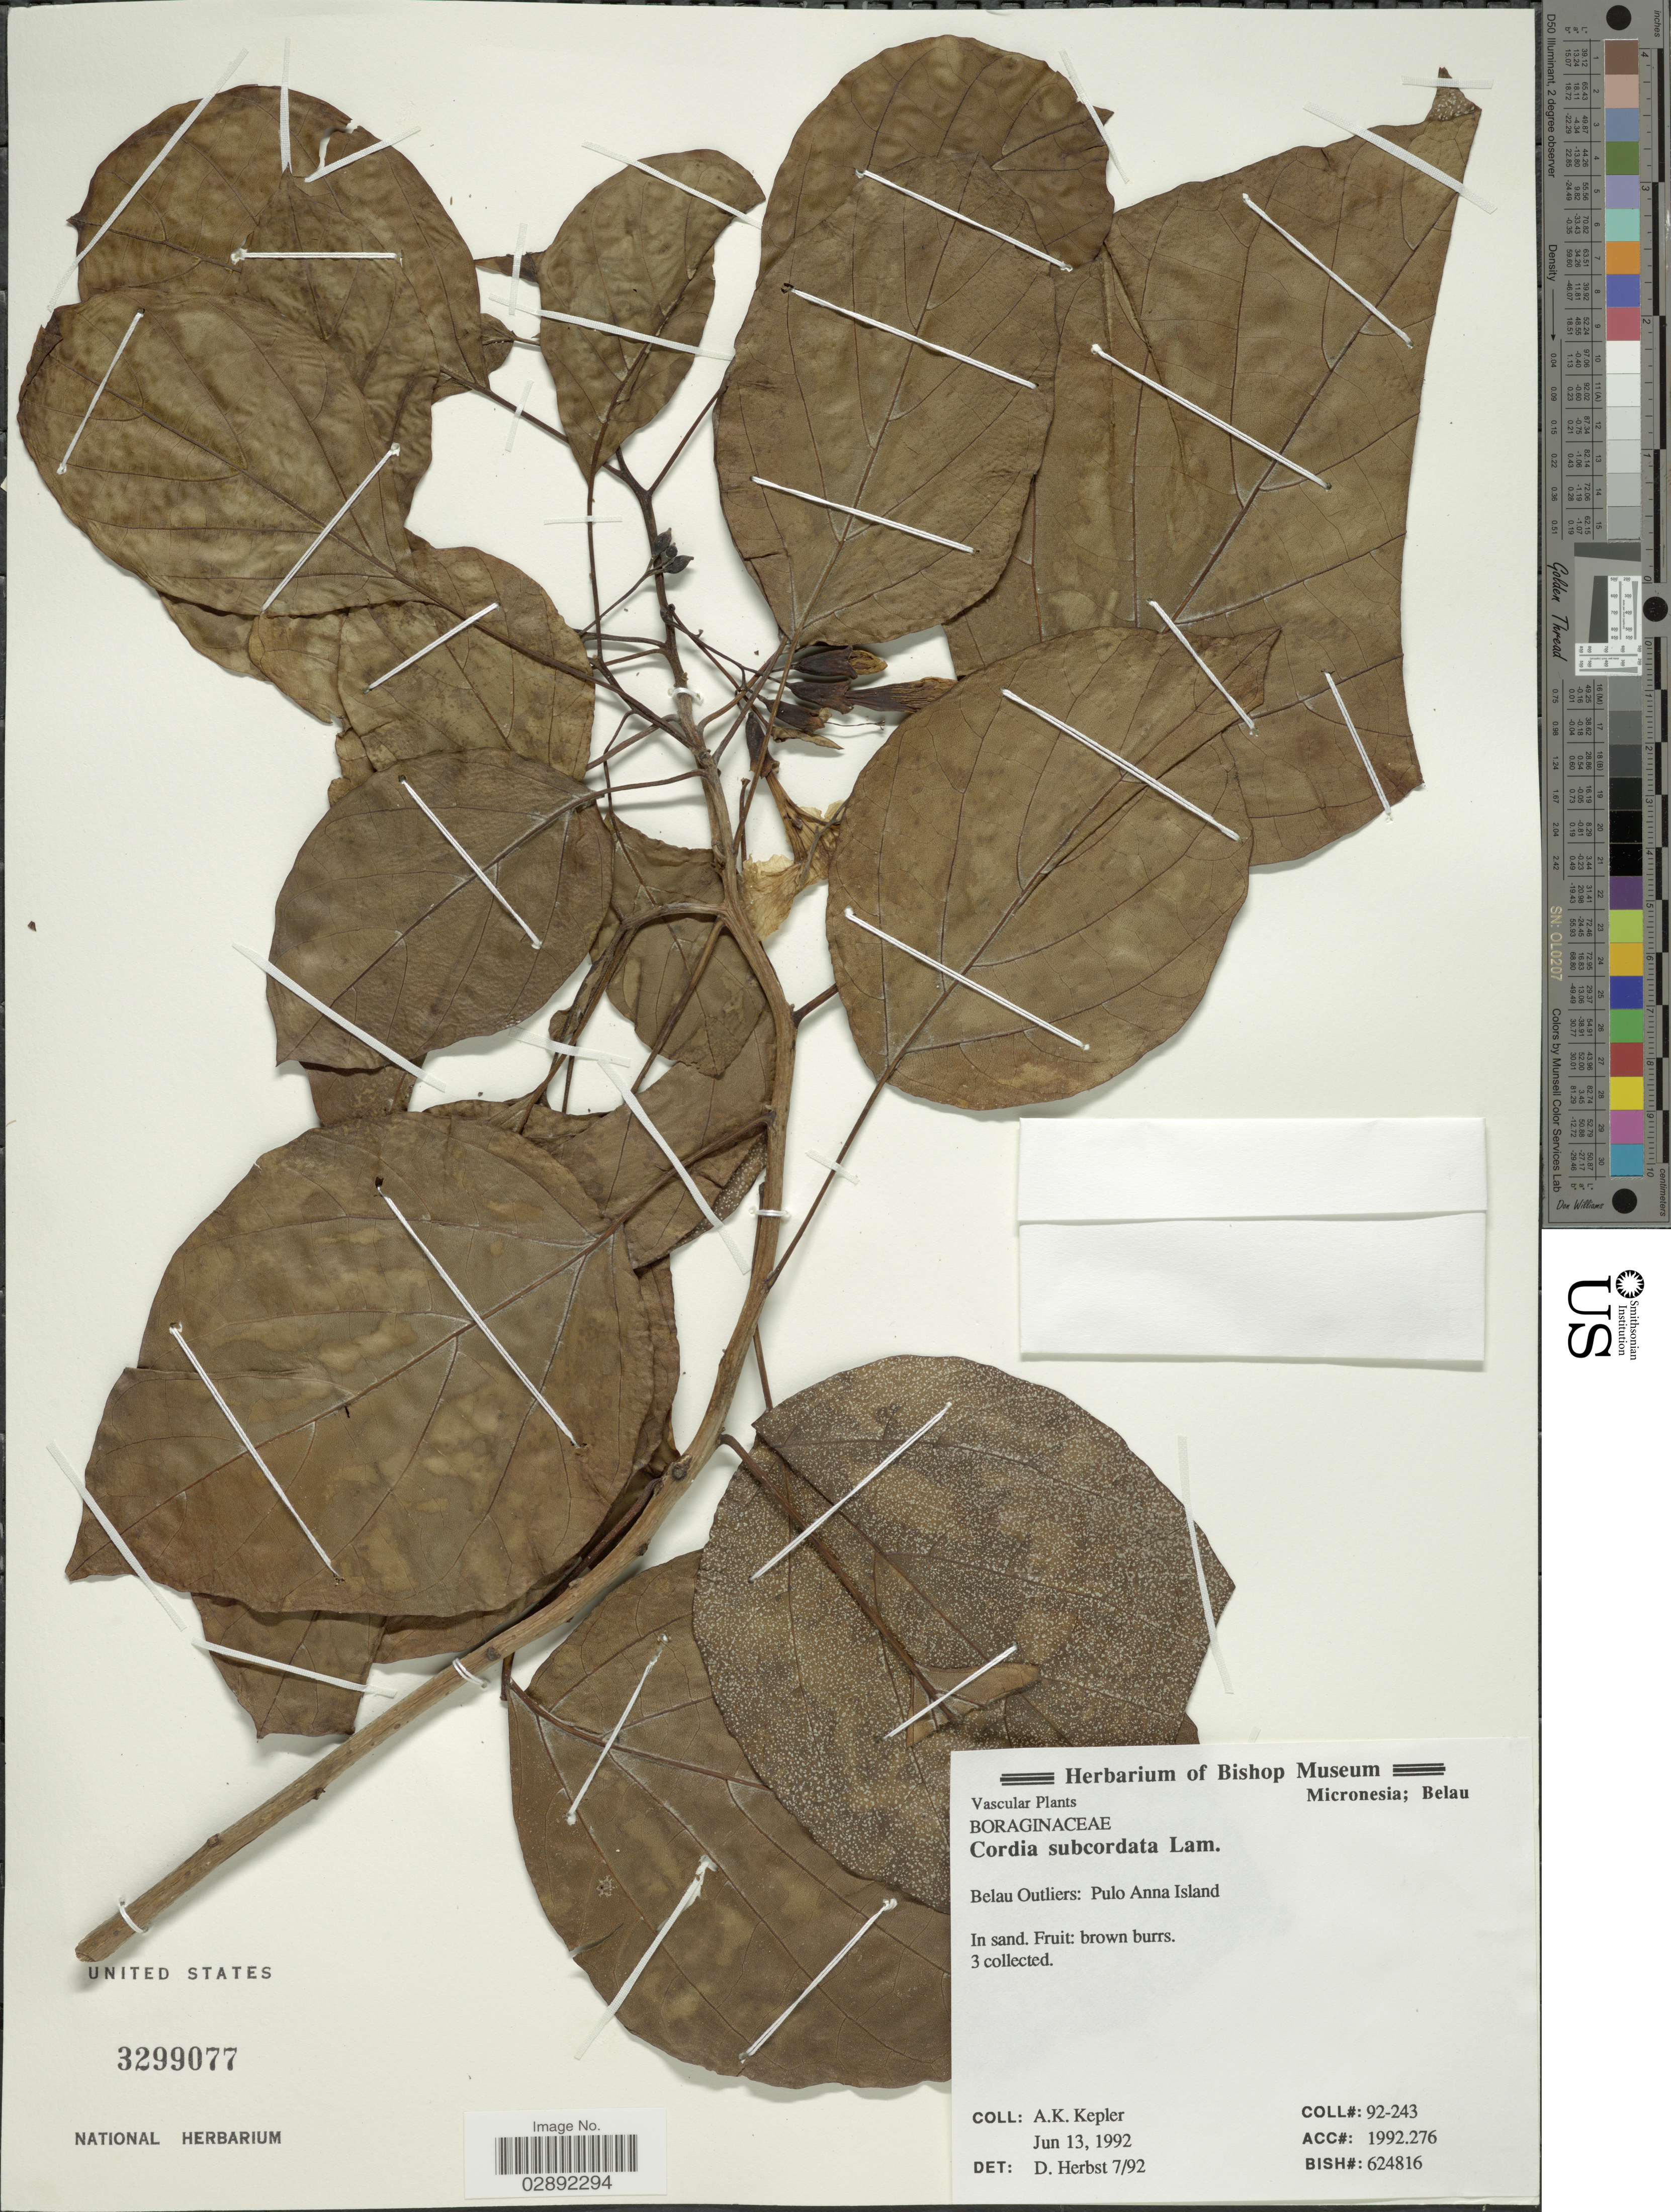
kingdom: Plantae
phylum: Tracheophyta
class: Magnoliopsida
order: Boraginales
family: Cordiaceae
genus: Cordia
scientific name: Cordia subcordata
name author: Lam.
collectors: A. K. Kepler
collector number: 92-243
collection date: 1992-06-13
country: Palau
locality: Belau Outliers: Pulo Anna Island.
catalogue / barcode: US 3299077